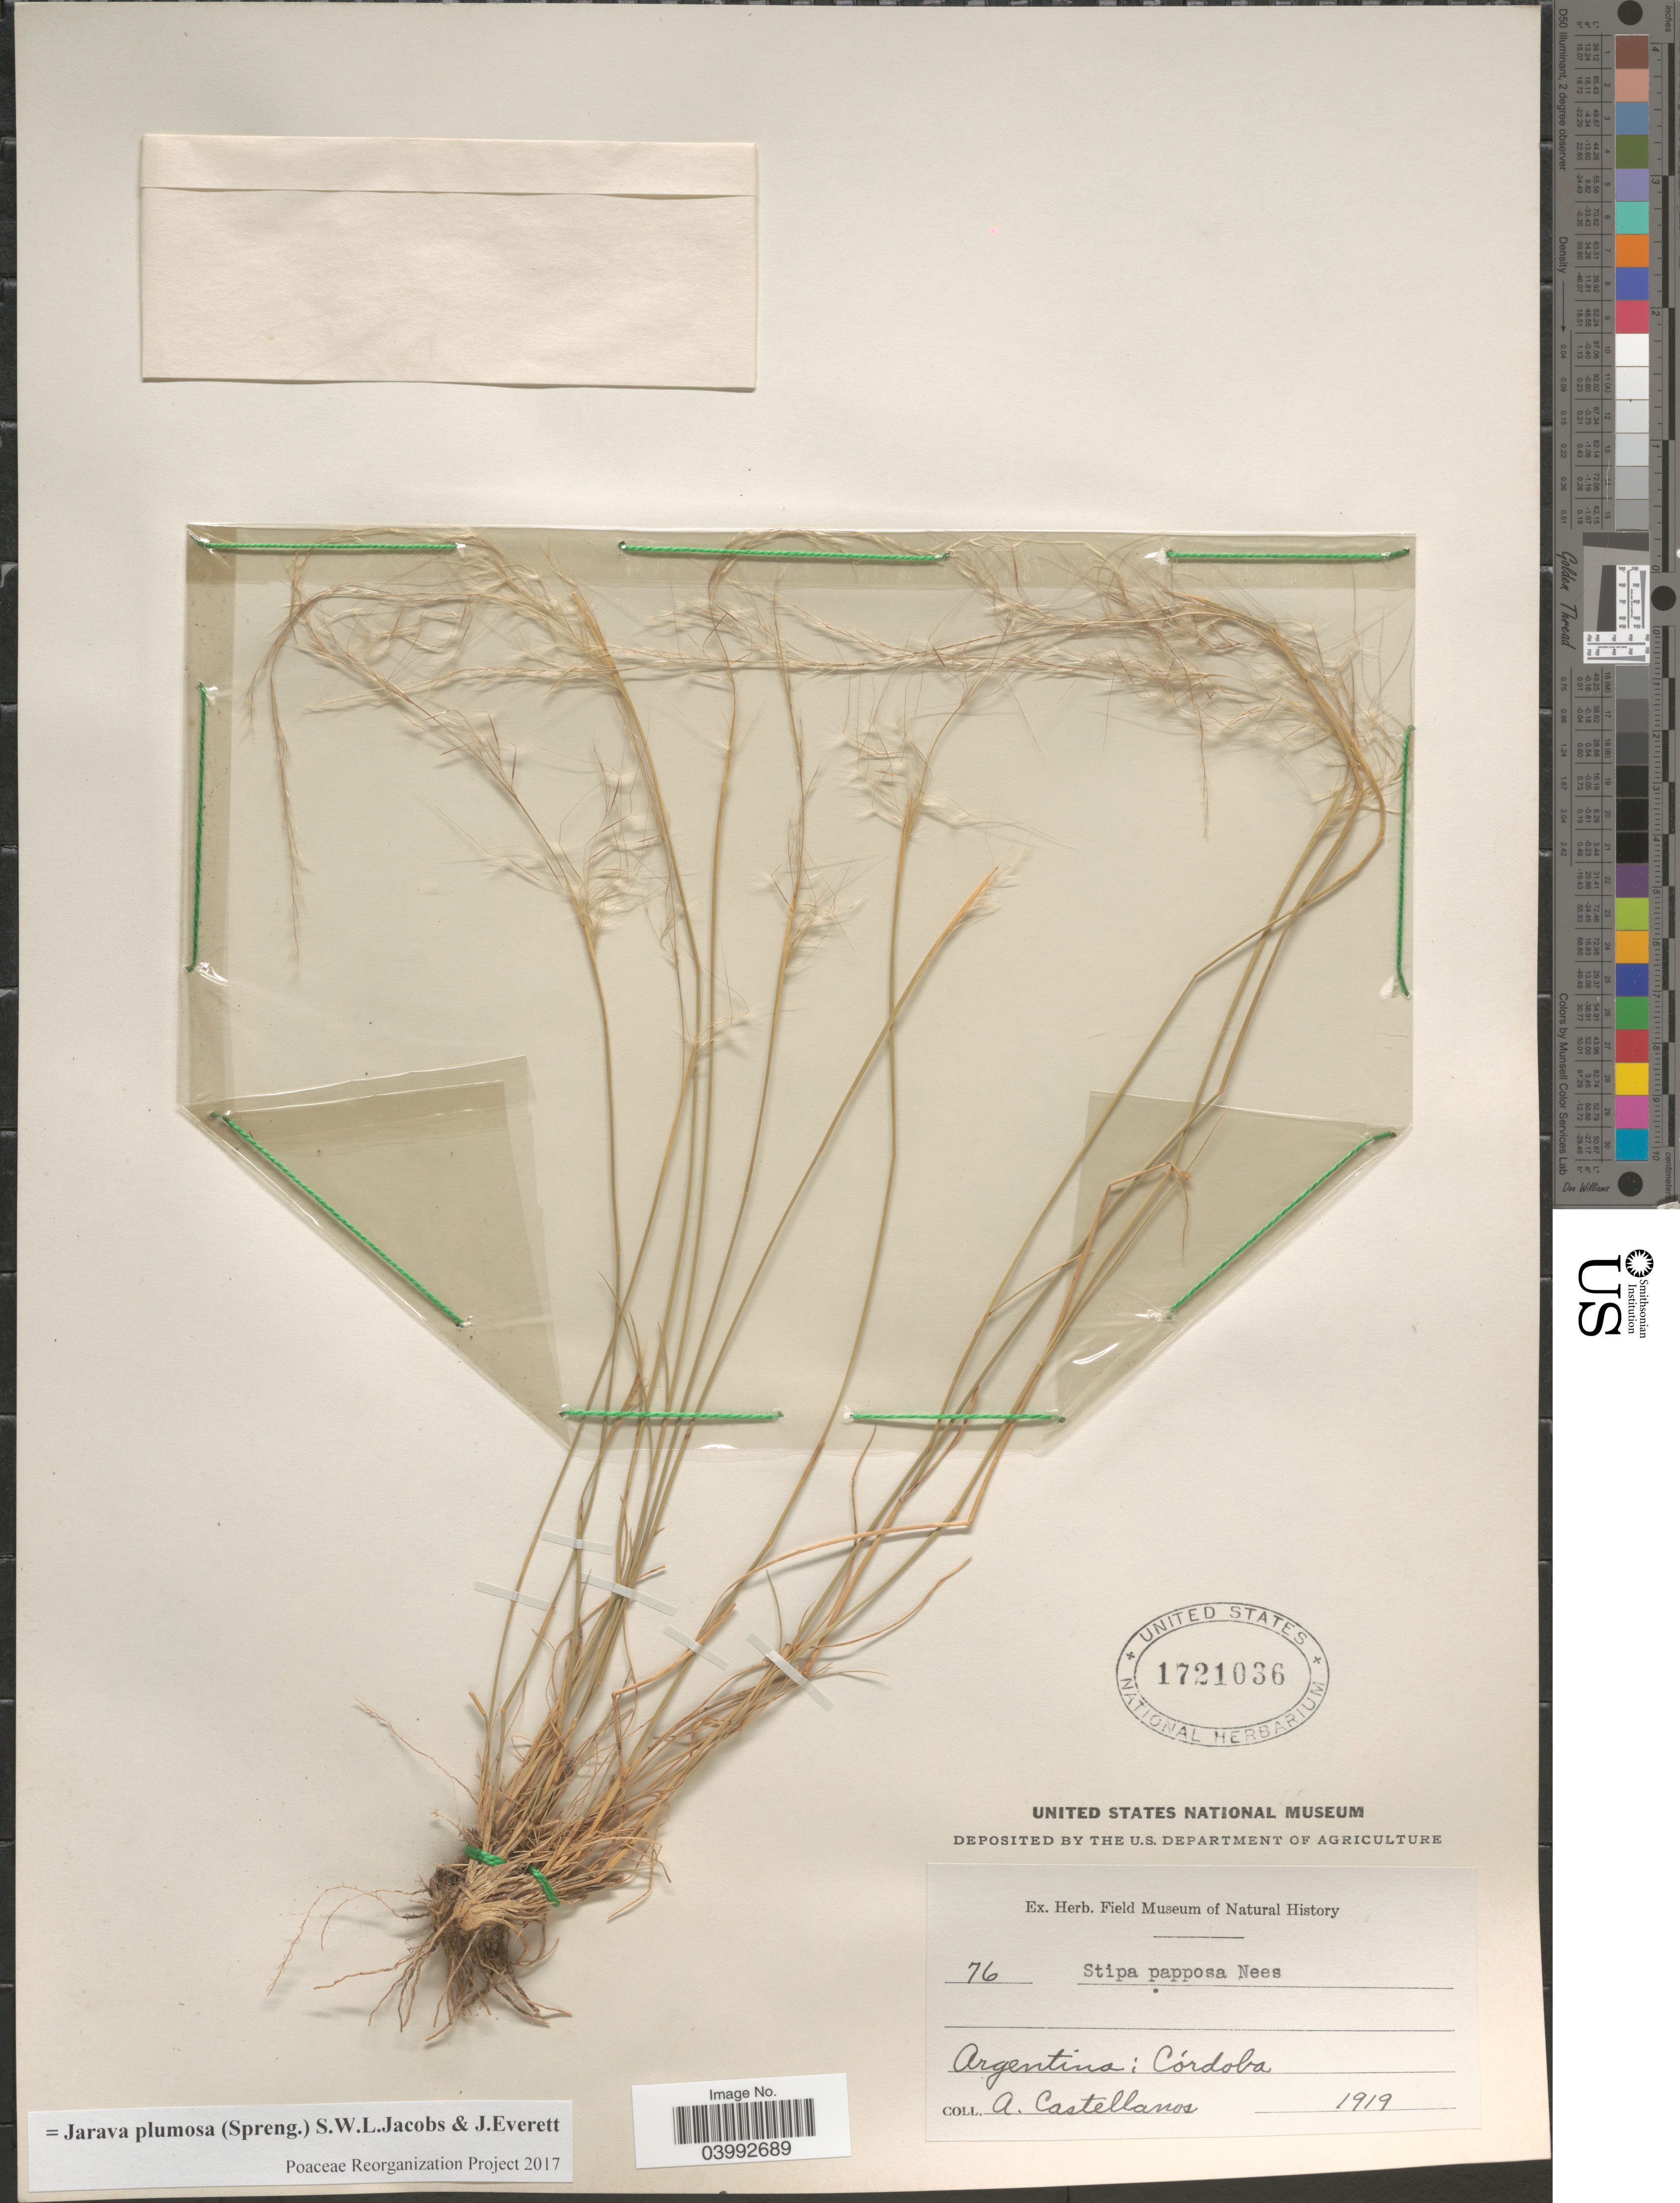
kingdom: Plantae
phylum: Tracheophyta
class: Liliopsida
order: Poales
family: Poaceae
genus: Jarava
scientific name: Jarava plumosa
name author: (Spreng.) S.W.L. Jacobs & J. Everett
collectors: A. Castellanos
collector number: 76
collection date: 1919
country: Argentina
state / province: Cordoba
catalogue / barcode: US 1721036